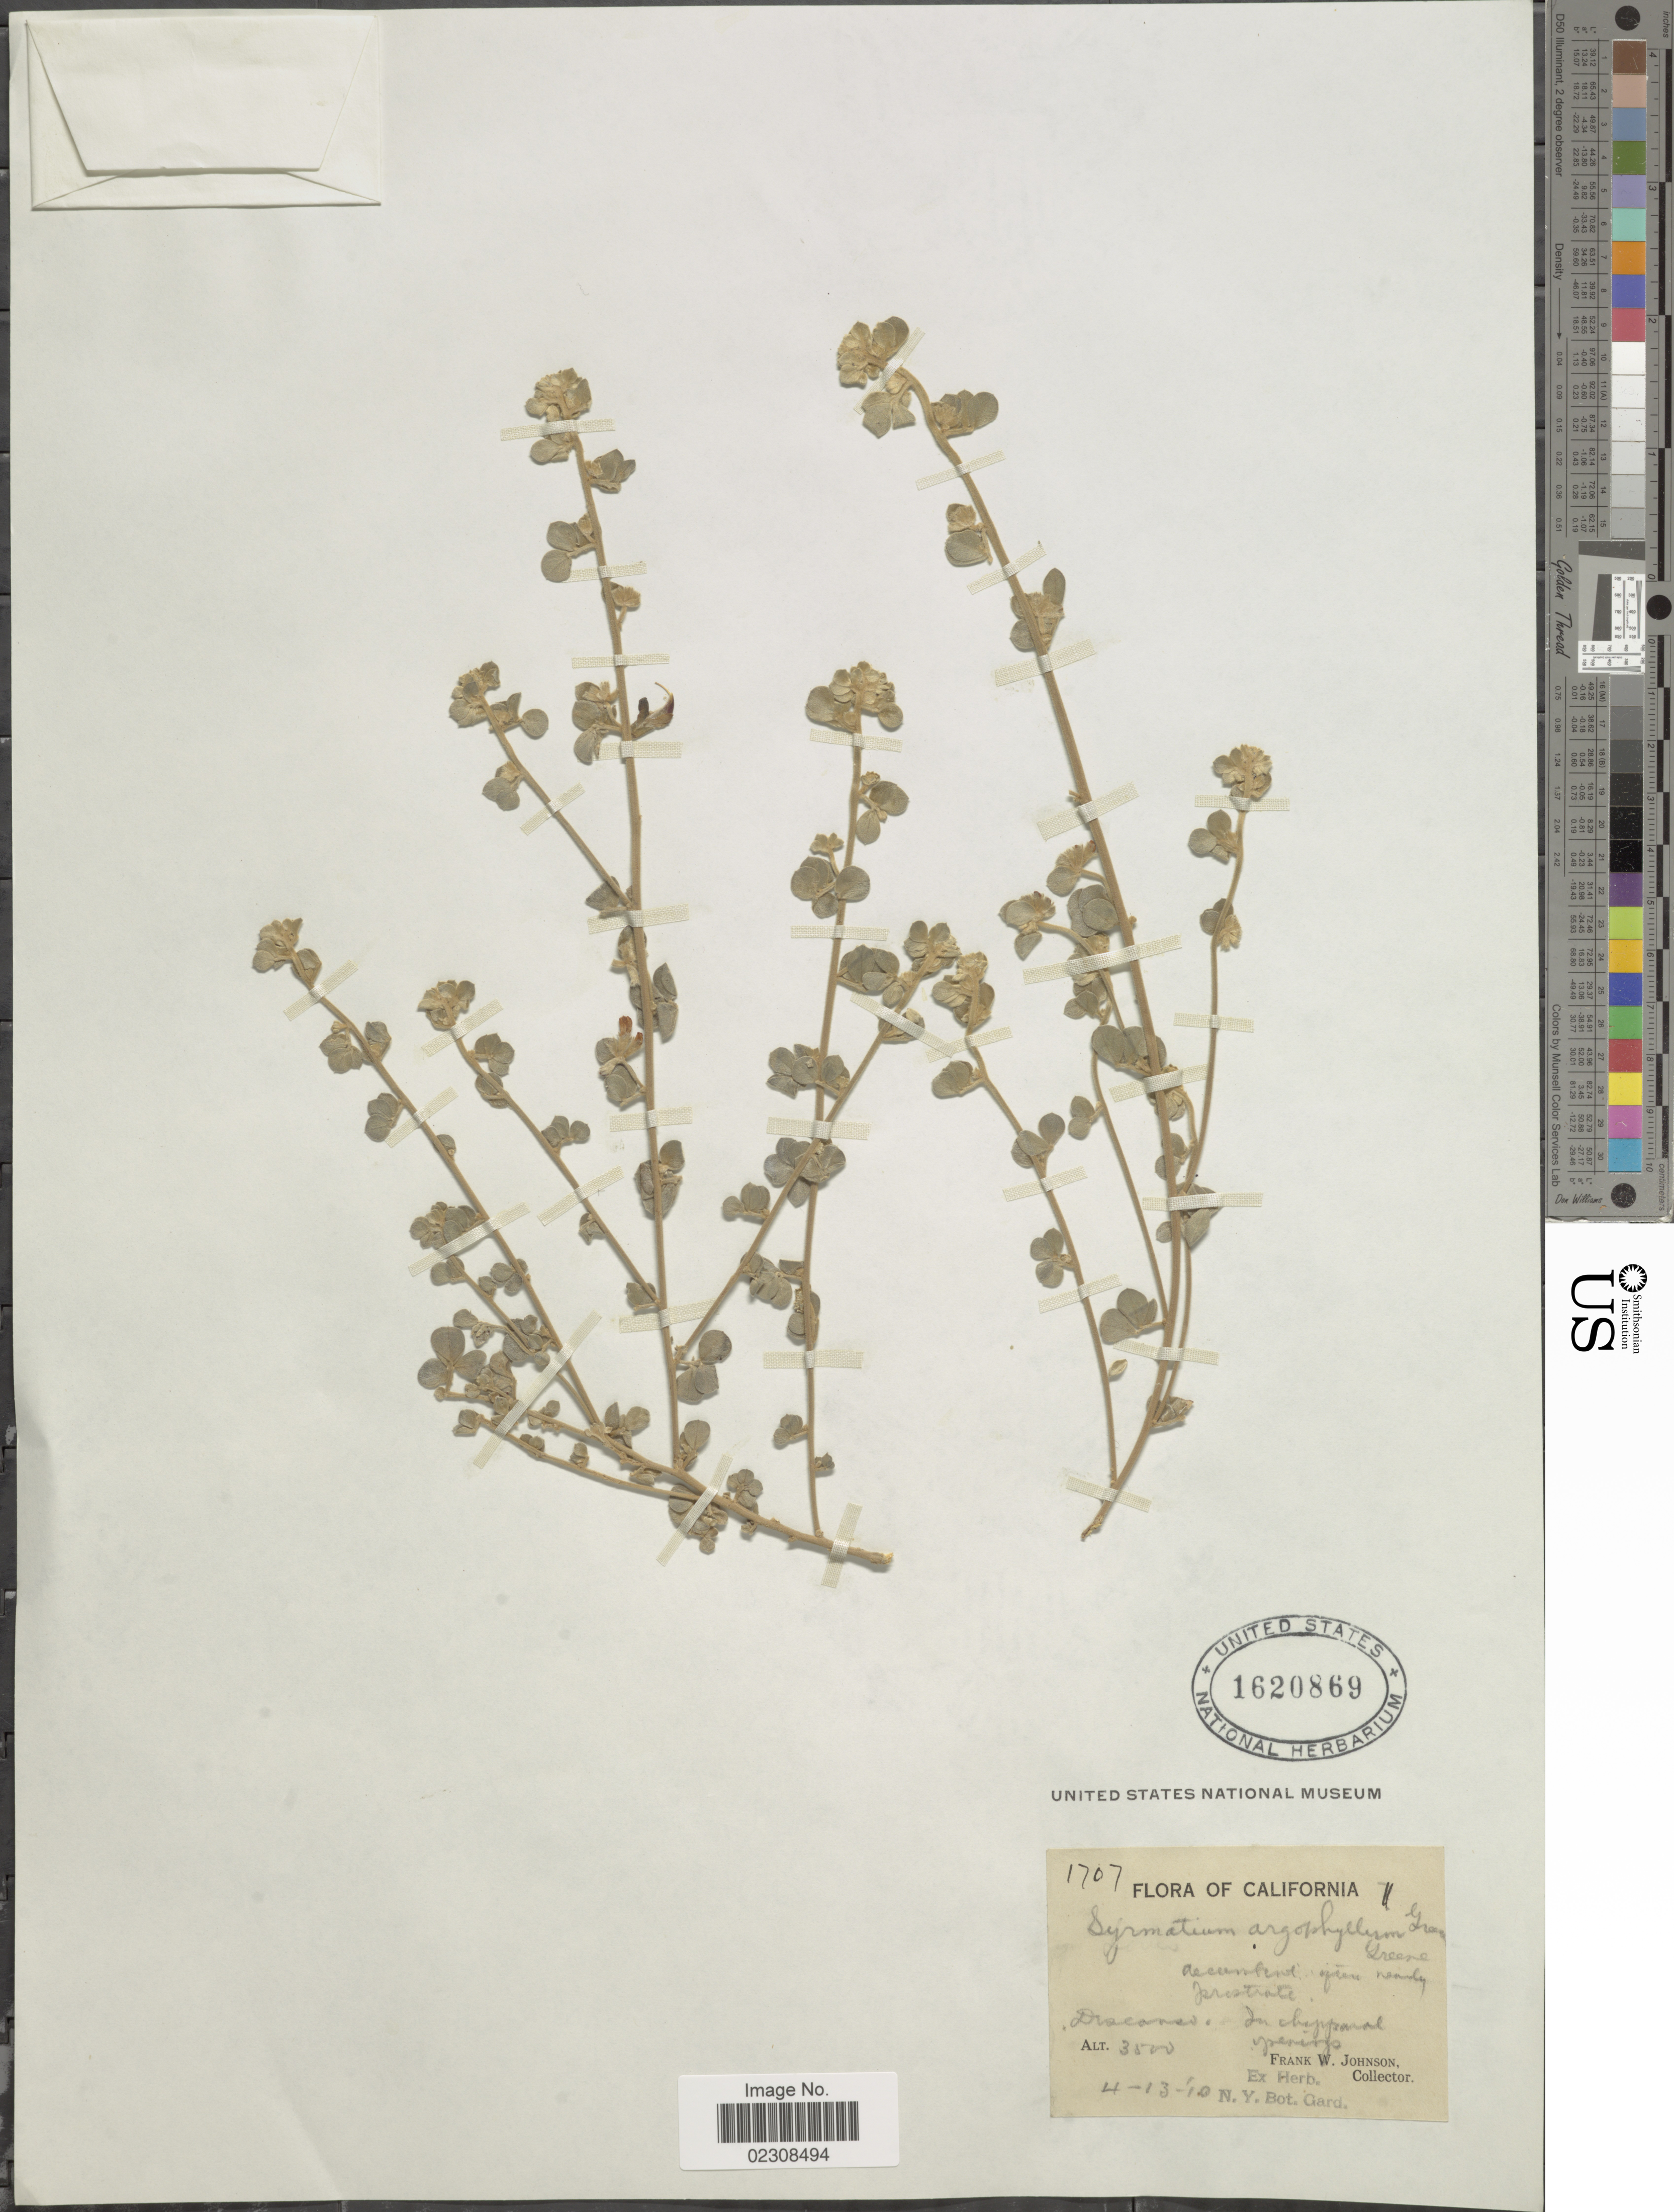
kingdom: Plantae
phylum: Tracheophyta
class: Magnoliopsida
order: Fabales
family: Fabaceae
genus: Syrmatium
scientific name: Syrmatium argophyllum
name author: (A. Gray) Greene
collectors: F. W. Johnson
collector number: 1707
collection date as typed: Transcribed d/m/y: 13/4/10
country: United States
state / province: California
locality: Descanso.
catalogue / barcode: US 1620869